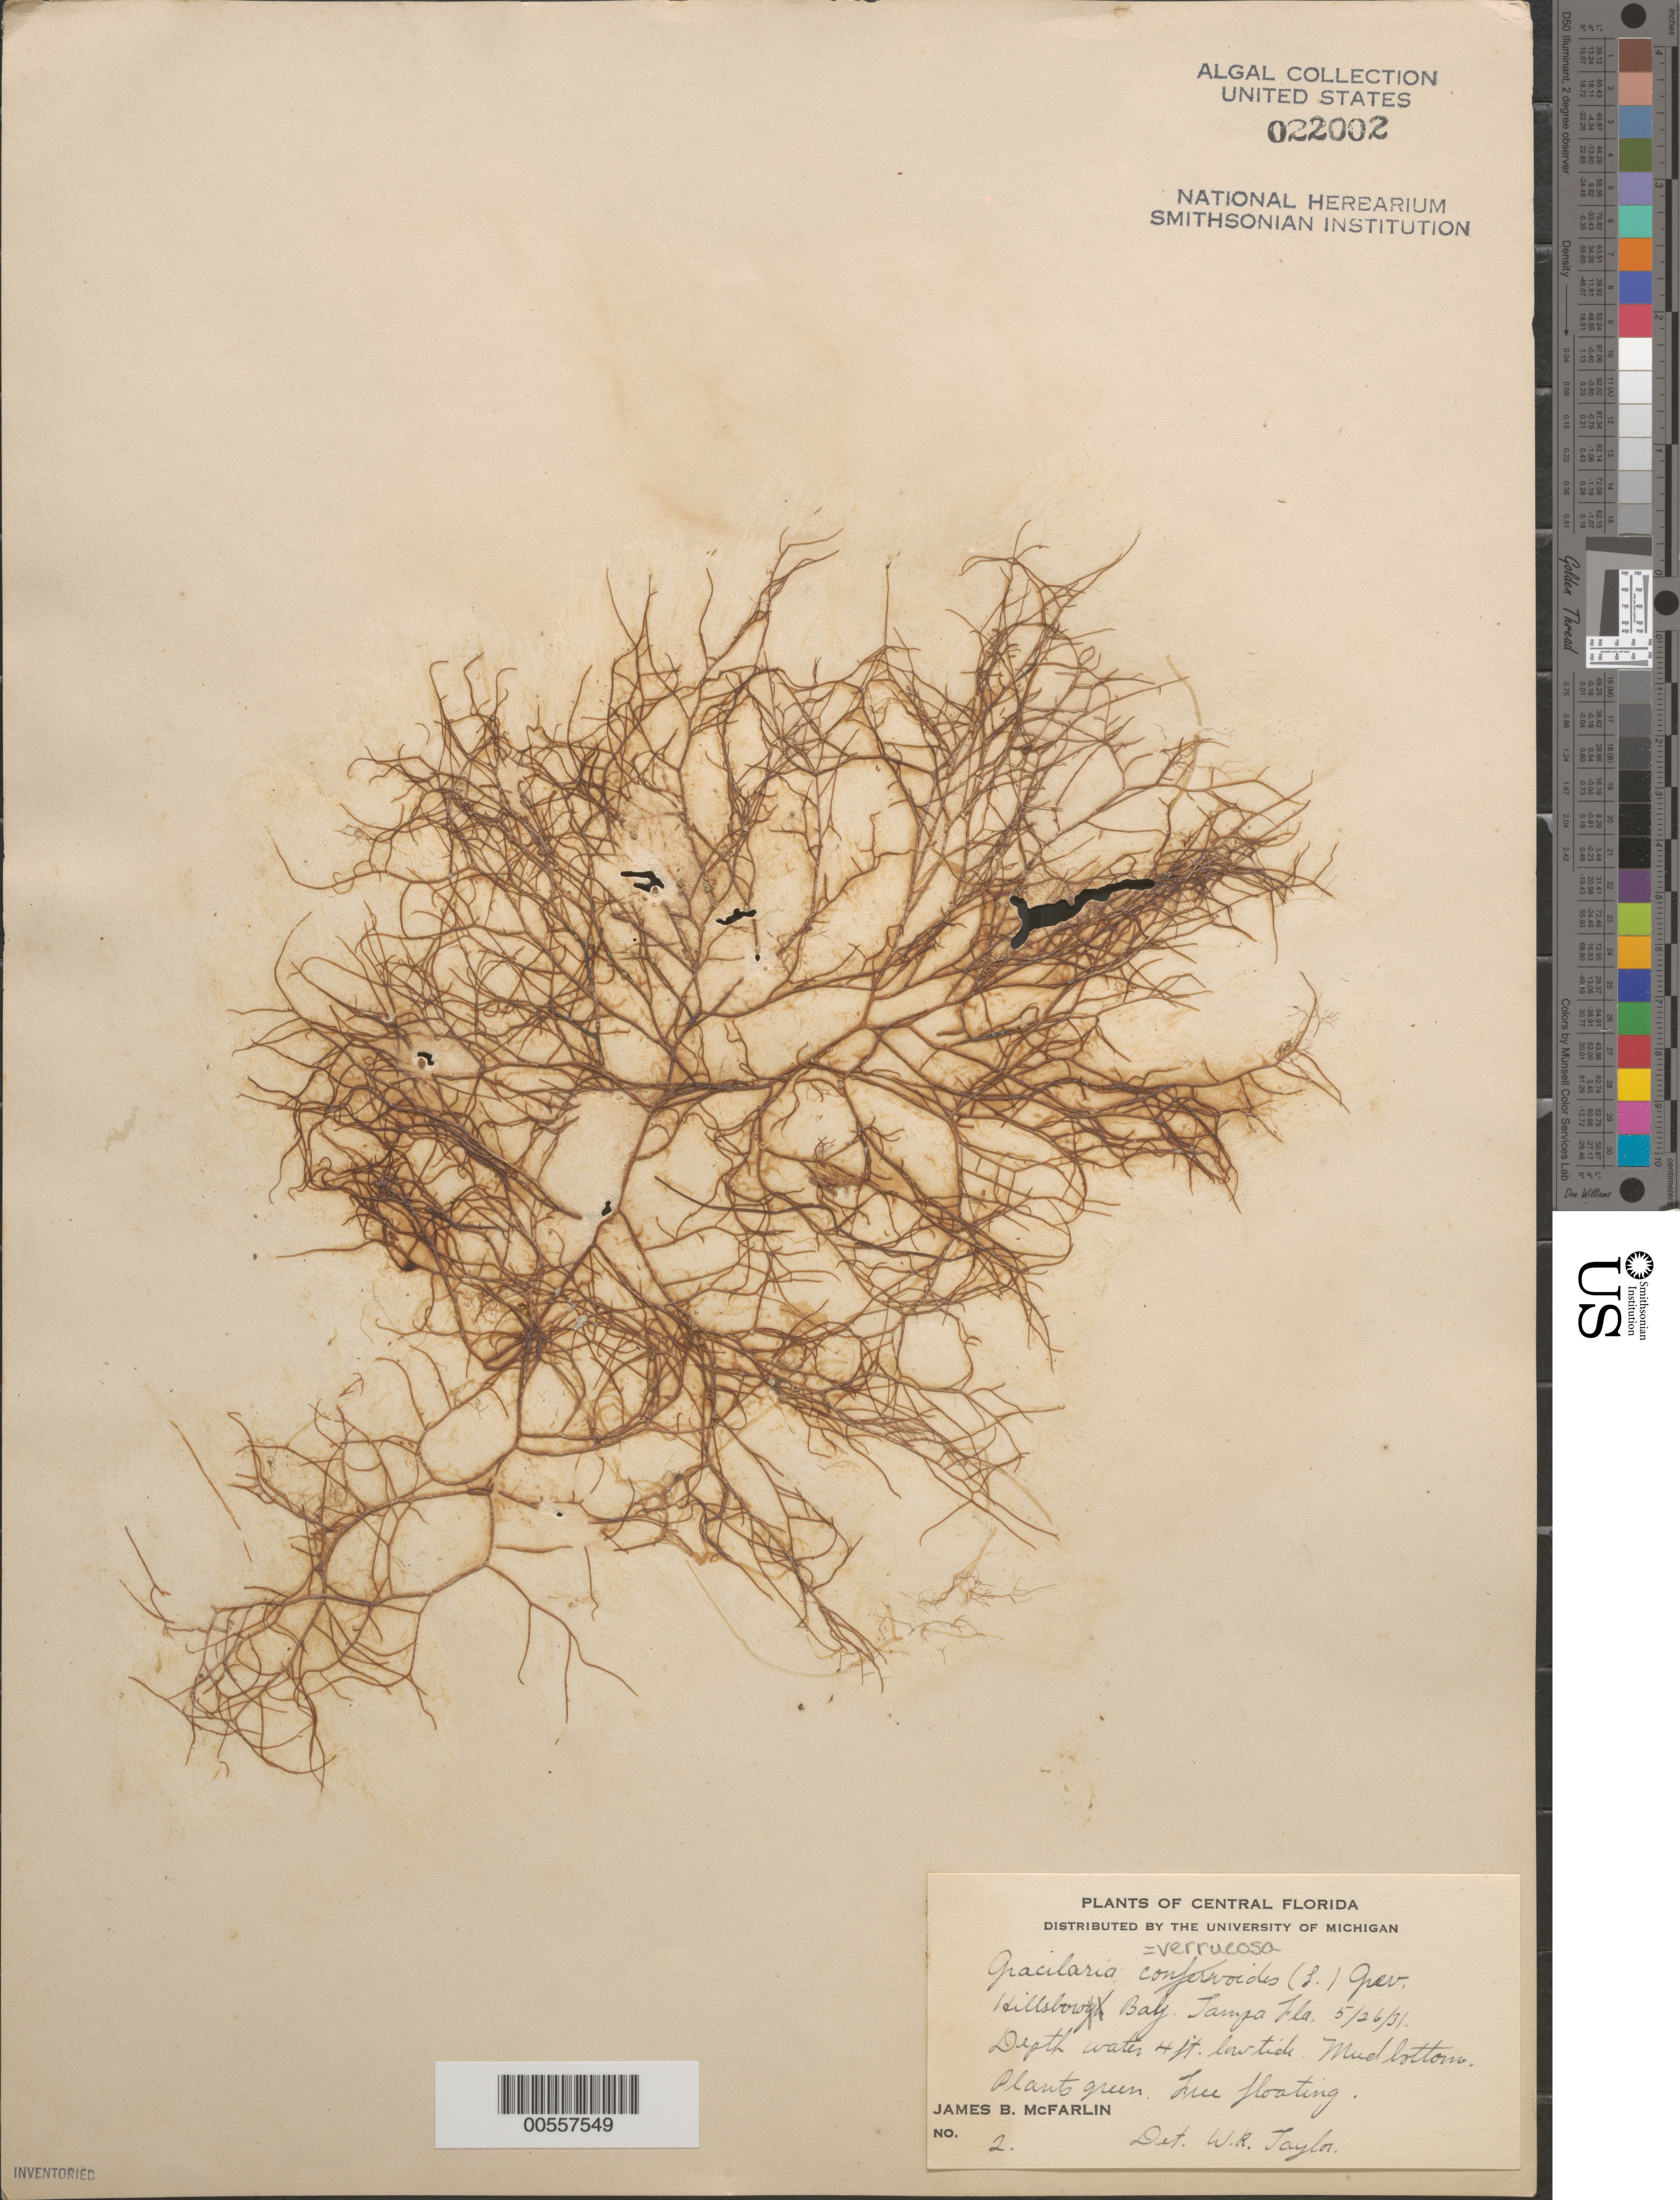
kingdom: Plantae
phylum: Rhodophyta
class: Florideophyceae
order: Gracilariales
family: Gracilariaceae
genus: Gracilariopsis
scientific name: Gracilariopsis longissima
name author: (S.G. Gmel.) Steentoft et al.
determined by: Algae name updating Project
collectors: J. McFarlin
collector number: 2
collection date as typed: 26 May 1931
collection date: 1931-05-26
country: United States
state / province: Florida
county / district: Hillsborough County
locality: Hillsborough Bay, Tampa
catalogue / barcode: US 22002